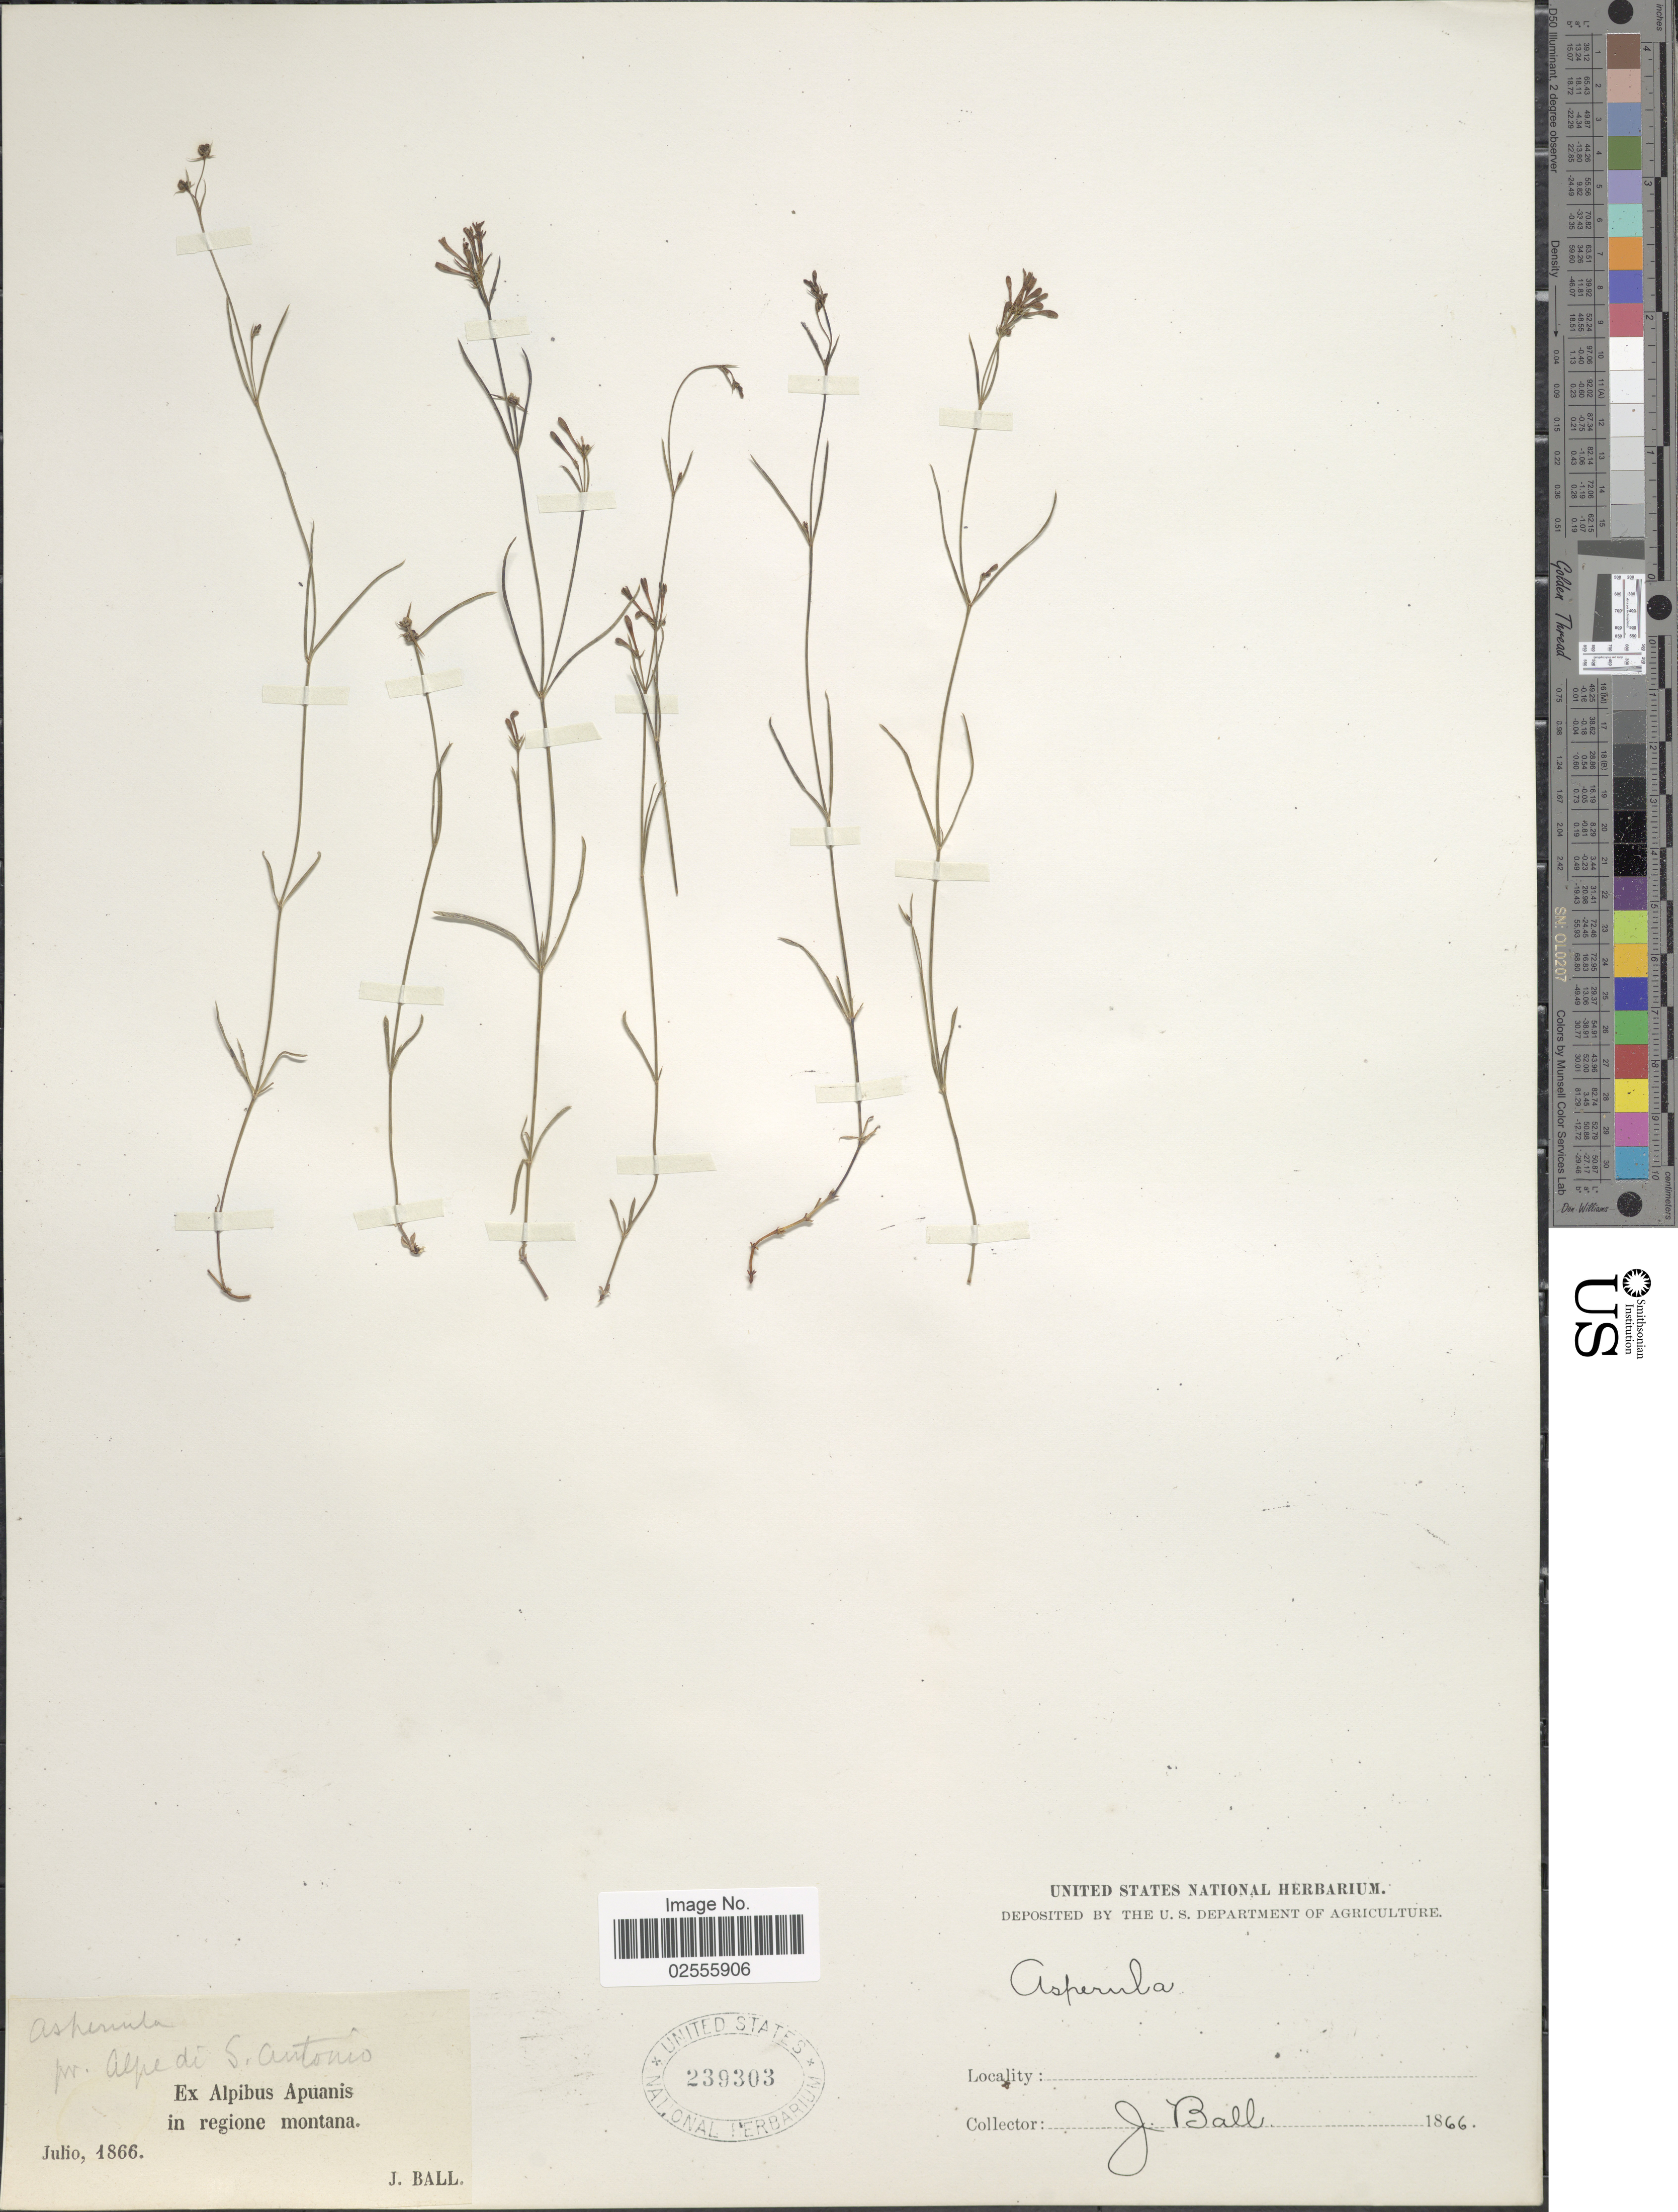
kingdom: Plantae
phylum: Tracheophyta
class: Magnoliopsida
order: Gentianales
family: Rubiaceae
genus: Asperula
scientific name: Asperula sp.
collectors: J. Ball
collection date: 1866-07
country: Italy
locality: Ashenula pr. Alpe di S. Antonio, Ex Alpibus Apuanis in regione montana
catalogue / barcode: US 239303